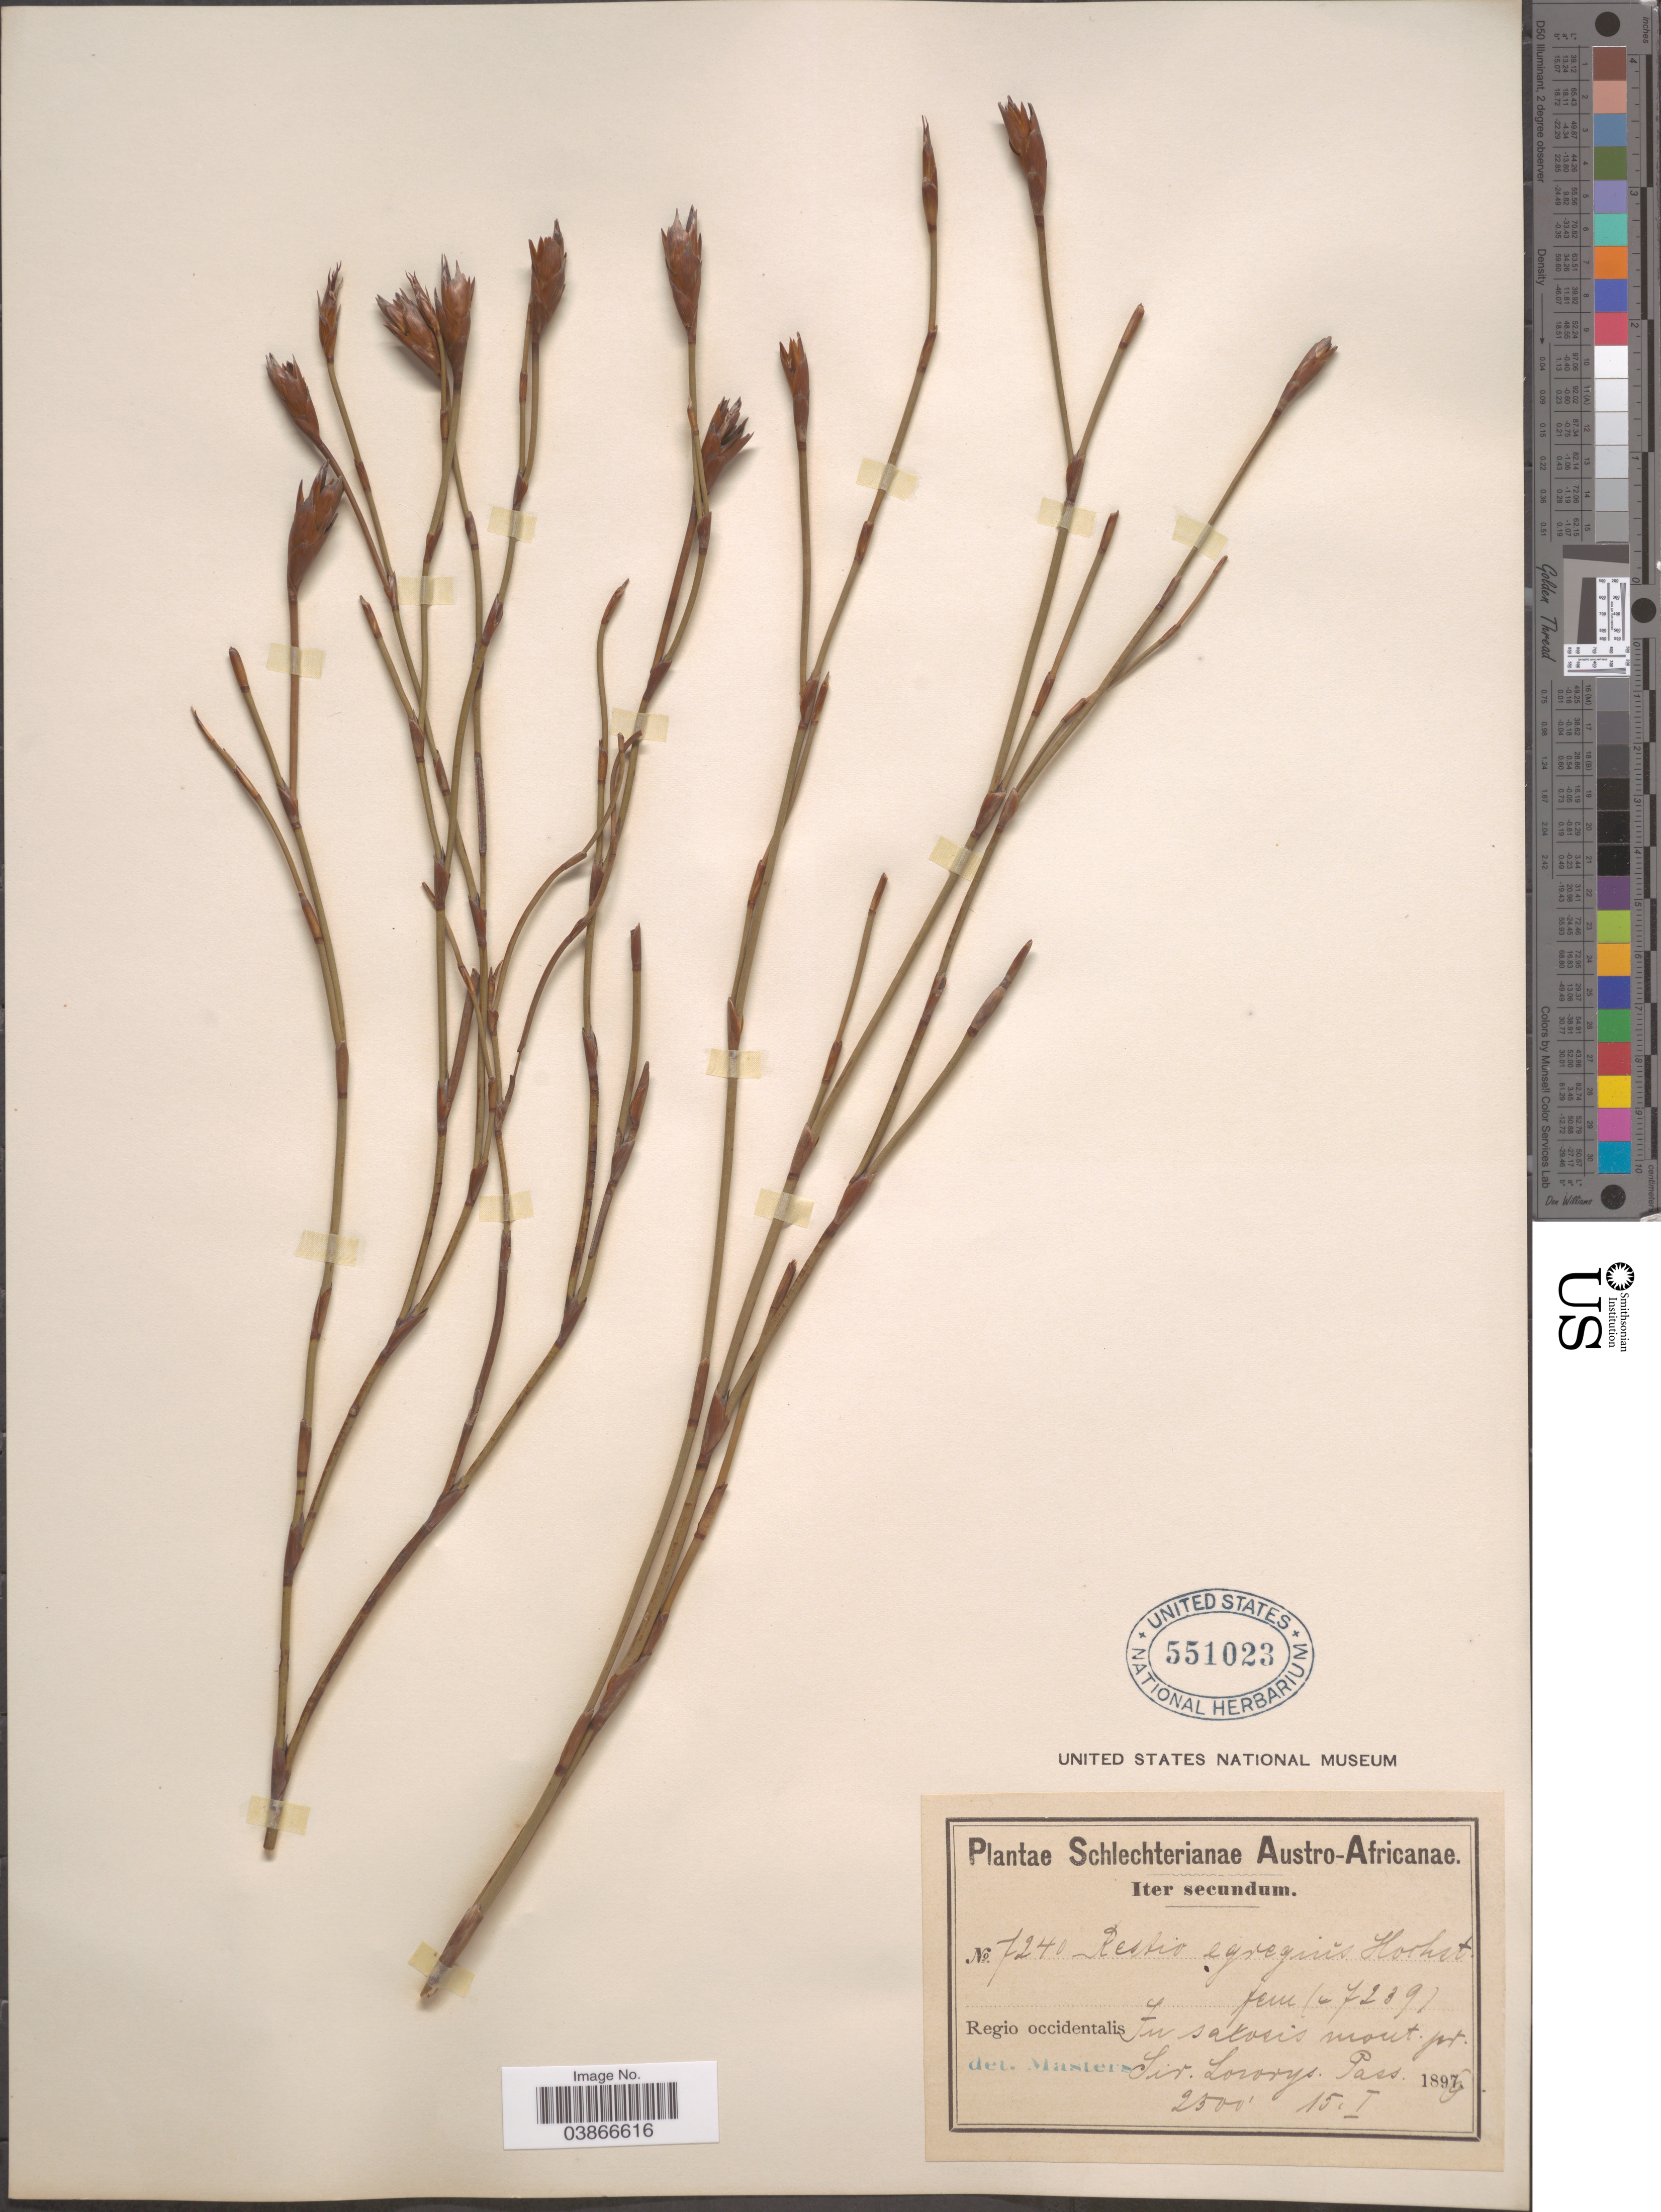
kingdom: Plantae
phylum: Tracheophyta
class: Liliopsida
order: Poales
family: Restionaceae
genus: Restio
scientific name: Restio egregius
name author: Hochst.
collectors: Schlechter, --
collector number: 7240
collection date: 1896-01-15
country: South Africa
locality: Austro-Africanae. Regio occidentalis. In saxosis morit pr. Sir. Lowrys Pass.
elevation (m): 762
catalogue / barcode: US 551023